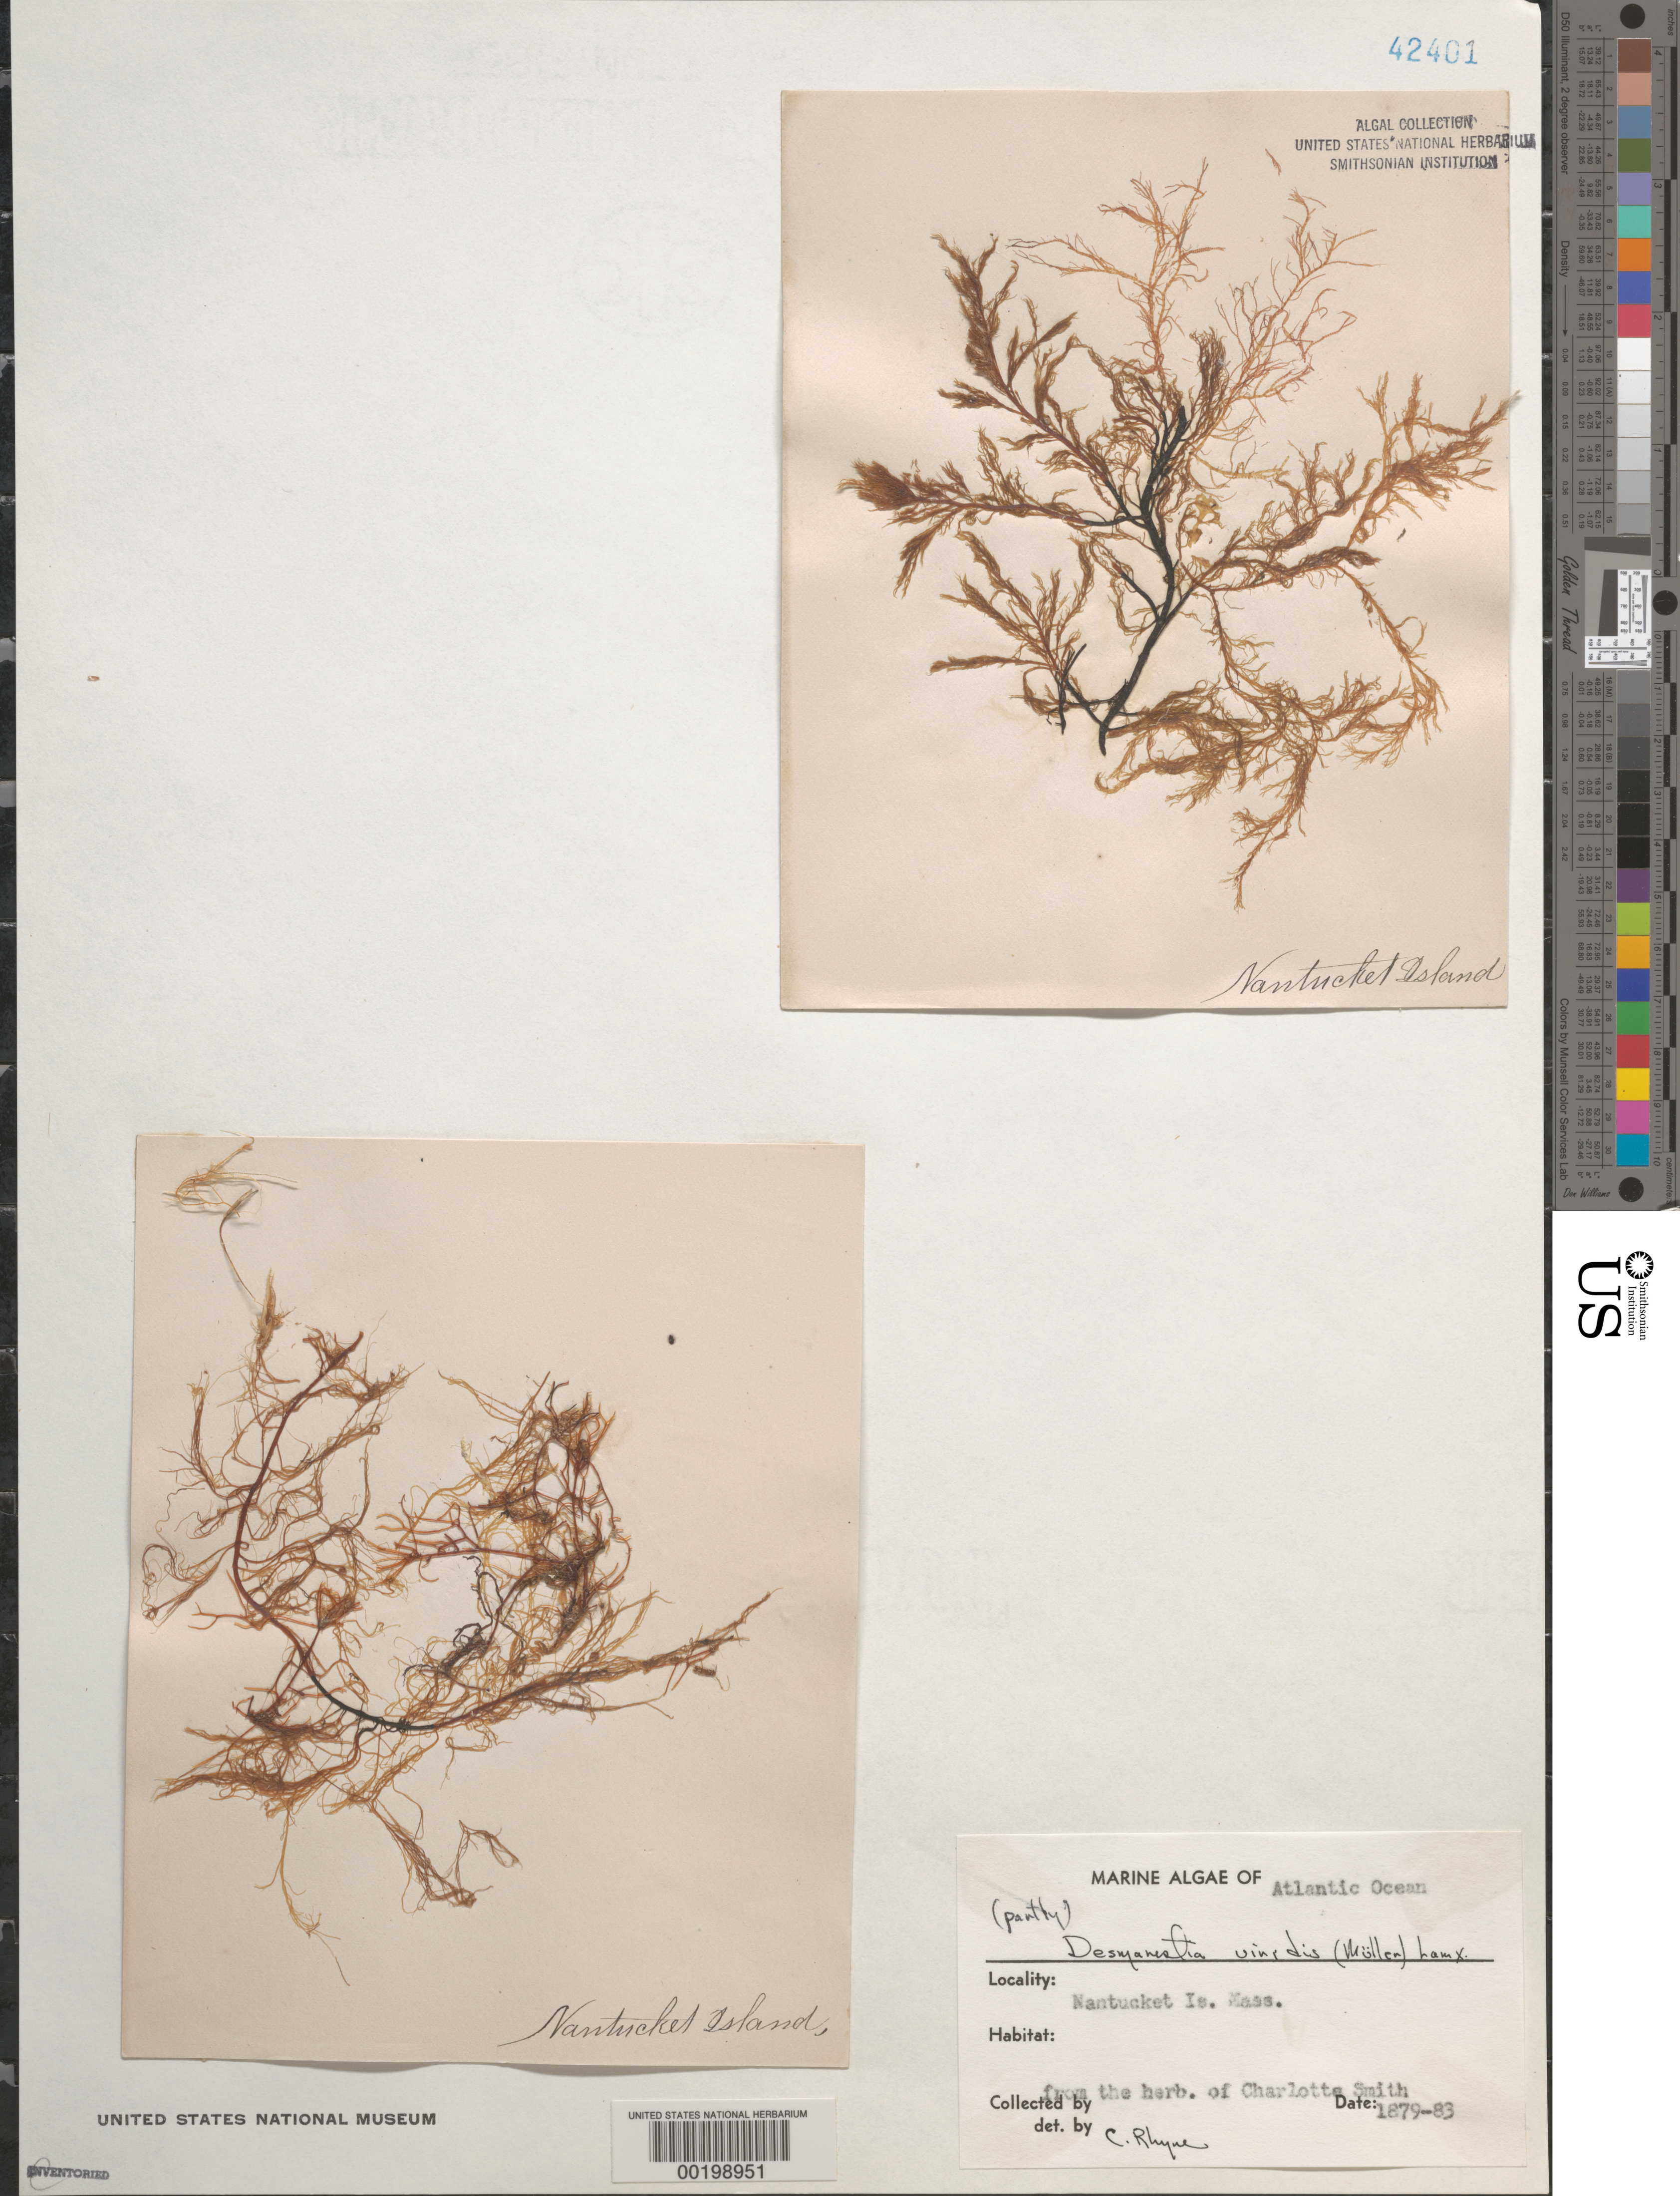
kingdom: Chromista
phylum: Ochrophyta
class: Phaeophyceae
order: Desmarestiales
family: Desmarestiaceae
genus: Desmarestia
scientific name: Desmarestia viridis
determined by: Rhyne, C. F.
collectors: Charlotte Smith (herbarium)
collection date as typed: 1879 TO -- --- 1883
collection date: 1879/1883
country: United States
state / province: Massachusetts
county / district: Nantucket County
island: Nantucket Island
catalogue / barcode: US 42401